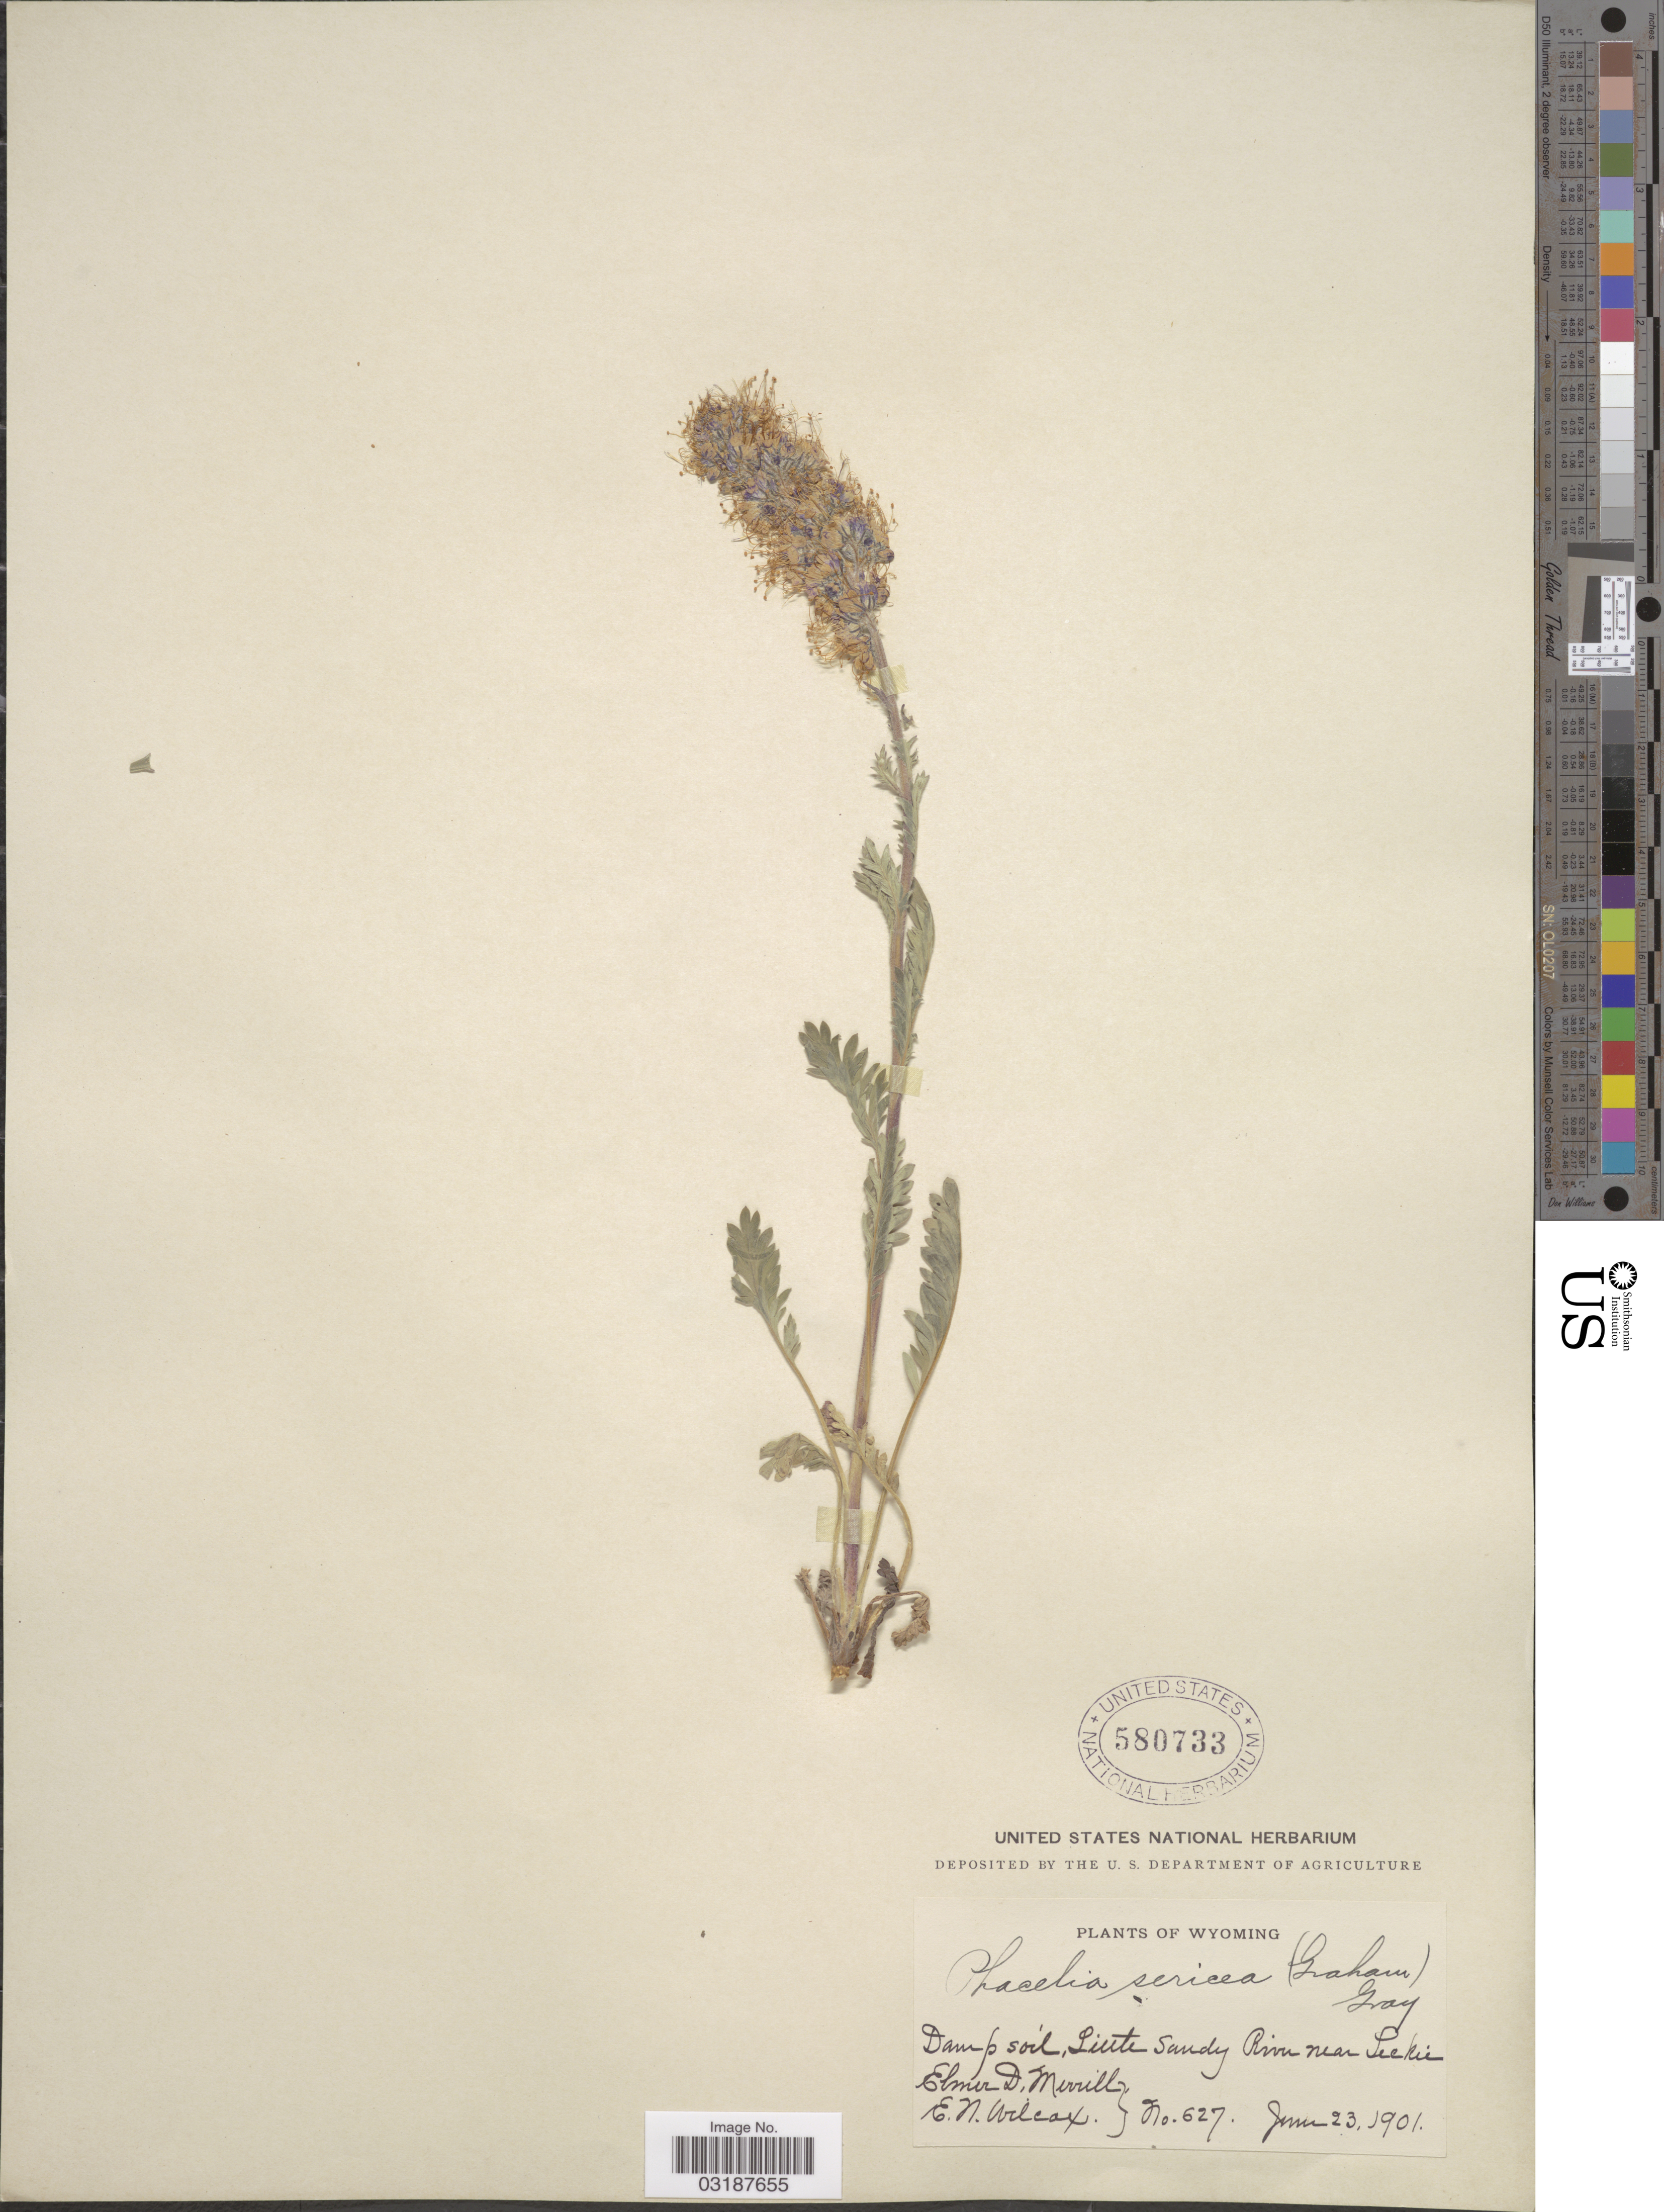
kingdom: Plantae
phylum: Tracheophyta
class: Magnoliopsida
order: Boraginales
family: Hydrophyllaceae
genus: Phacelia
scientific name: Phacelia sericea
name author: (Graham) A. Gray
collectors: E. D. Merrill & E. Wilcox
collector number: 627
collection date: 1901-06-23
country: United States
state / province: Wyoming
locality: Little Sandy River near Leckie.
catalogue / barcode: US 580733